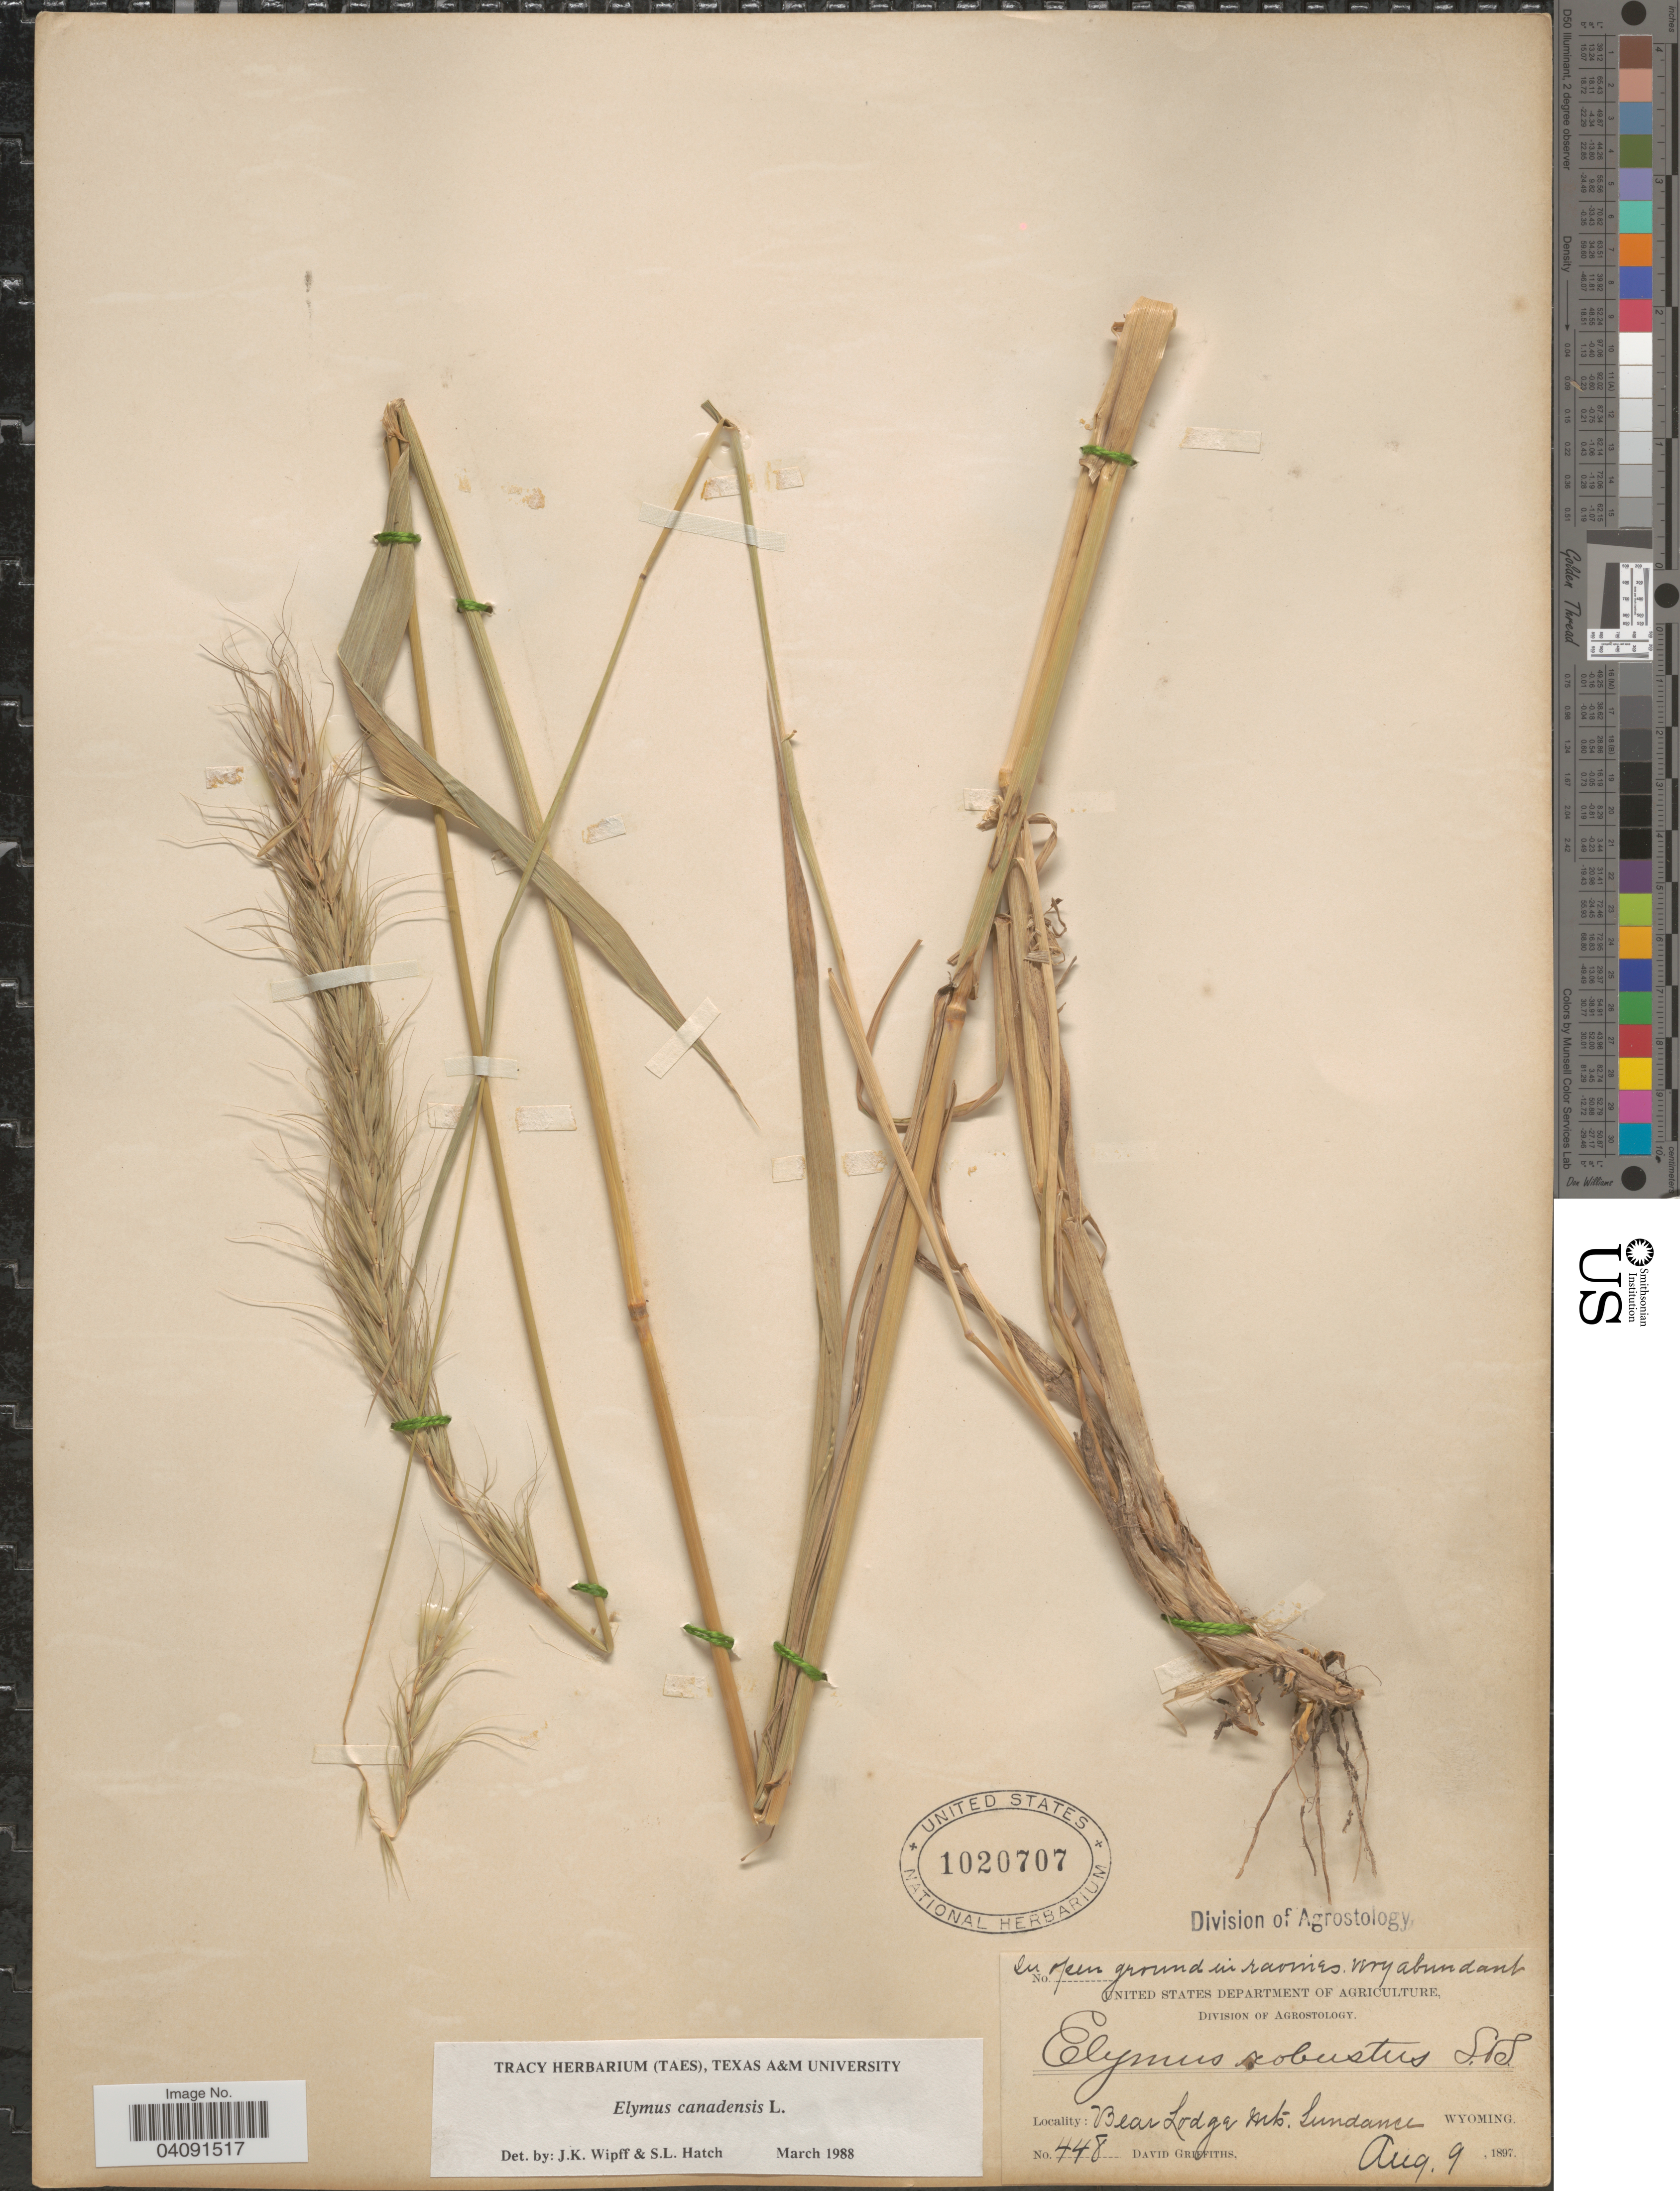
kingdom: Plantae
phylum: Tracheophyta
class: Liliopsida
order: Poales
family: Poaceae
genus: Elymus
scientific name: Elymus canadensis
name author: L.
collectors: D. Griffiths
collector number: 448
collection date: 1897-08-09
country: United States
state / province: Wyoming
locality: In open ground in ravines. Bear Lodge Mts. Sundance.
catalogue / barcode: US 1020707